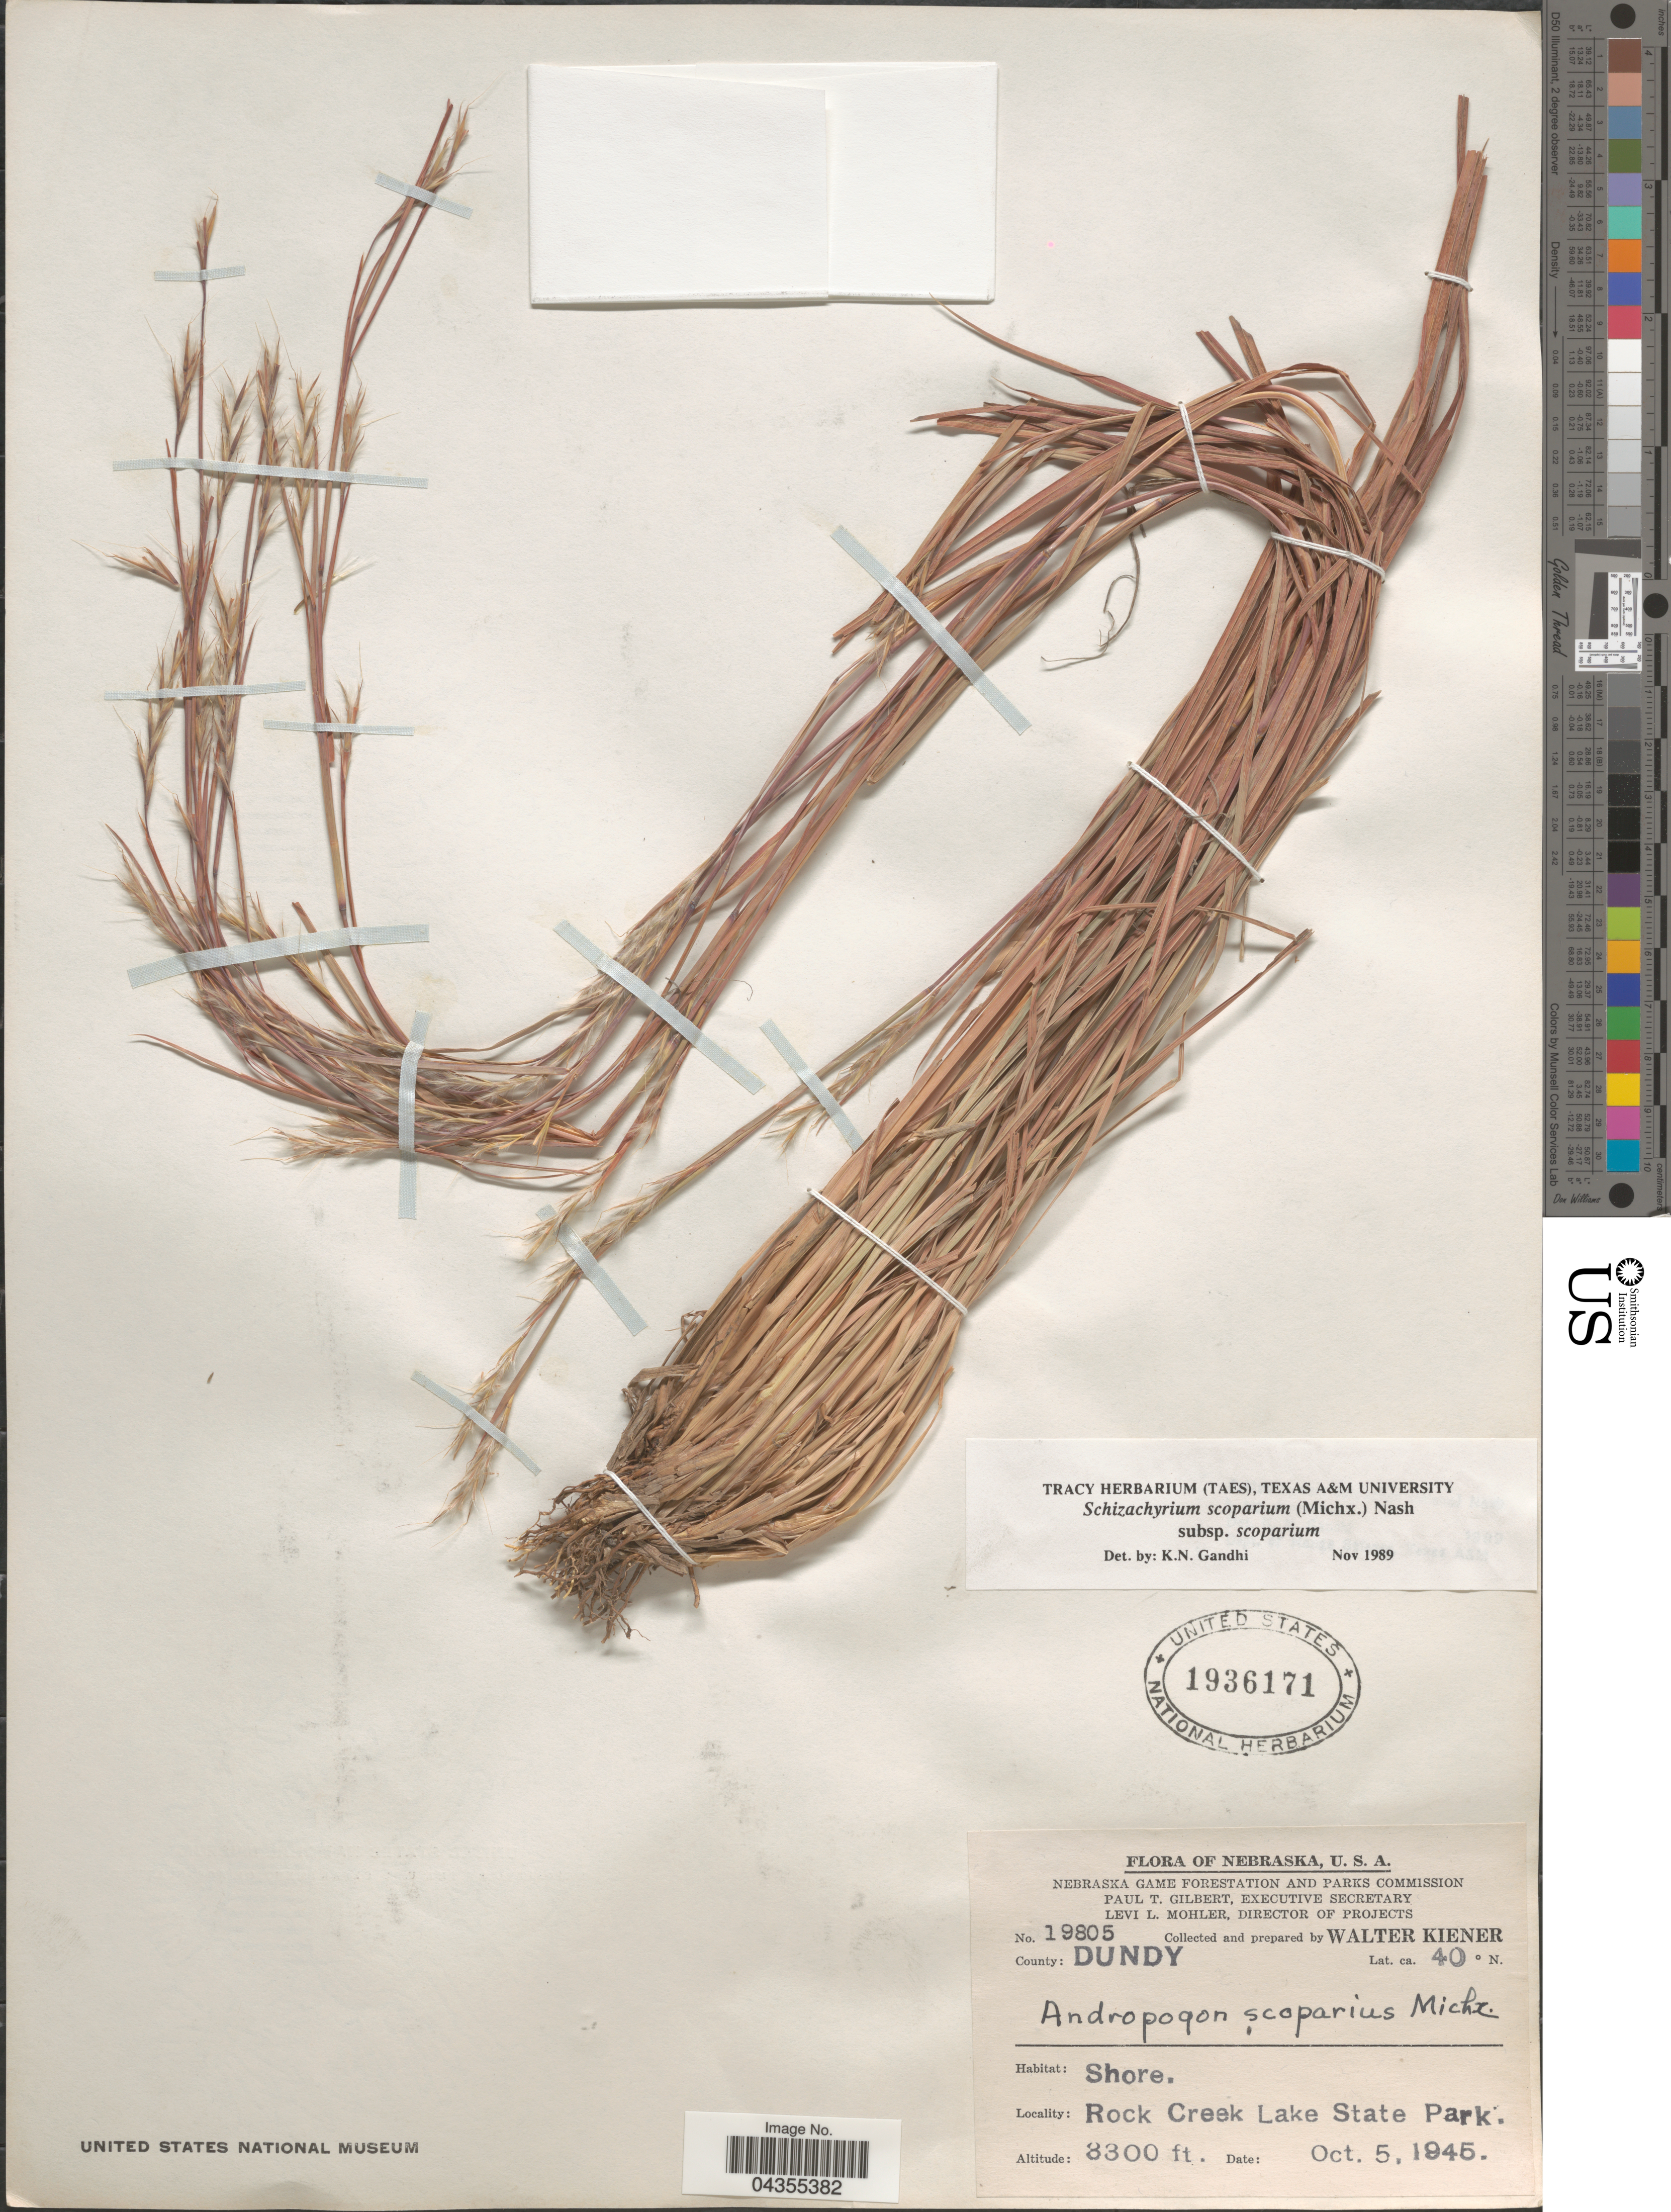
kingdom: Plantae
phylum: Tracheophyta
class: Liliopsida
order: Poales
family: Poaceae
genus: Schizachyrium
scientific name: Schizachyrium scoparium var. scoparium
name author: (Michx.) Nash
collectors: W. Kiener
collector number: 19805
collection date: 1945-10-05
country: United States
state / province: Nebraska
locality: County: Dundy. Shore. Rock Creek Lake State Park.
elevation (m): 1006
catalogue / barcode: US 1936171